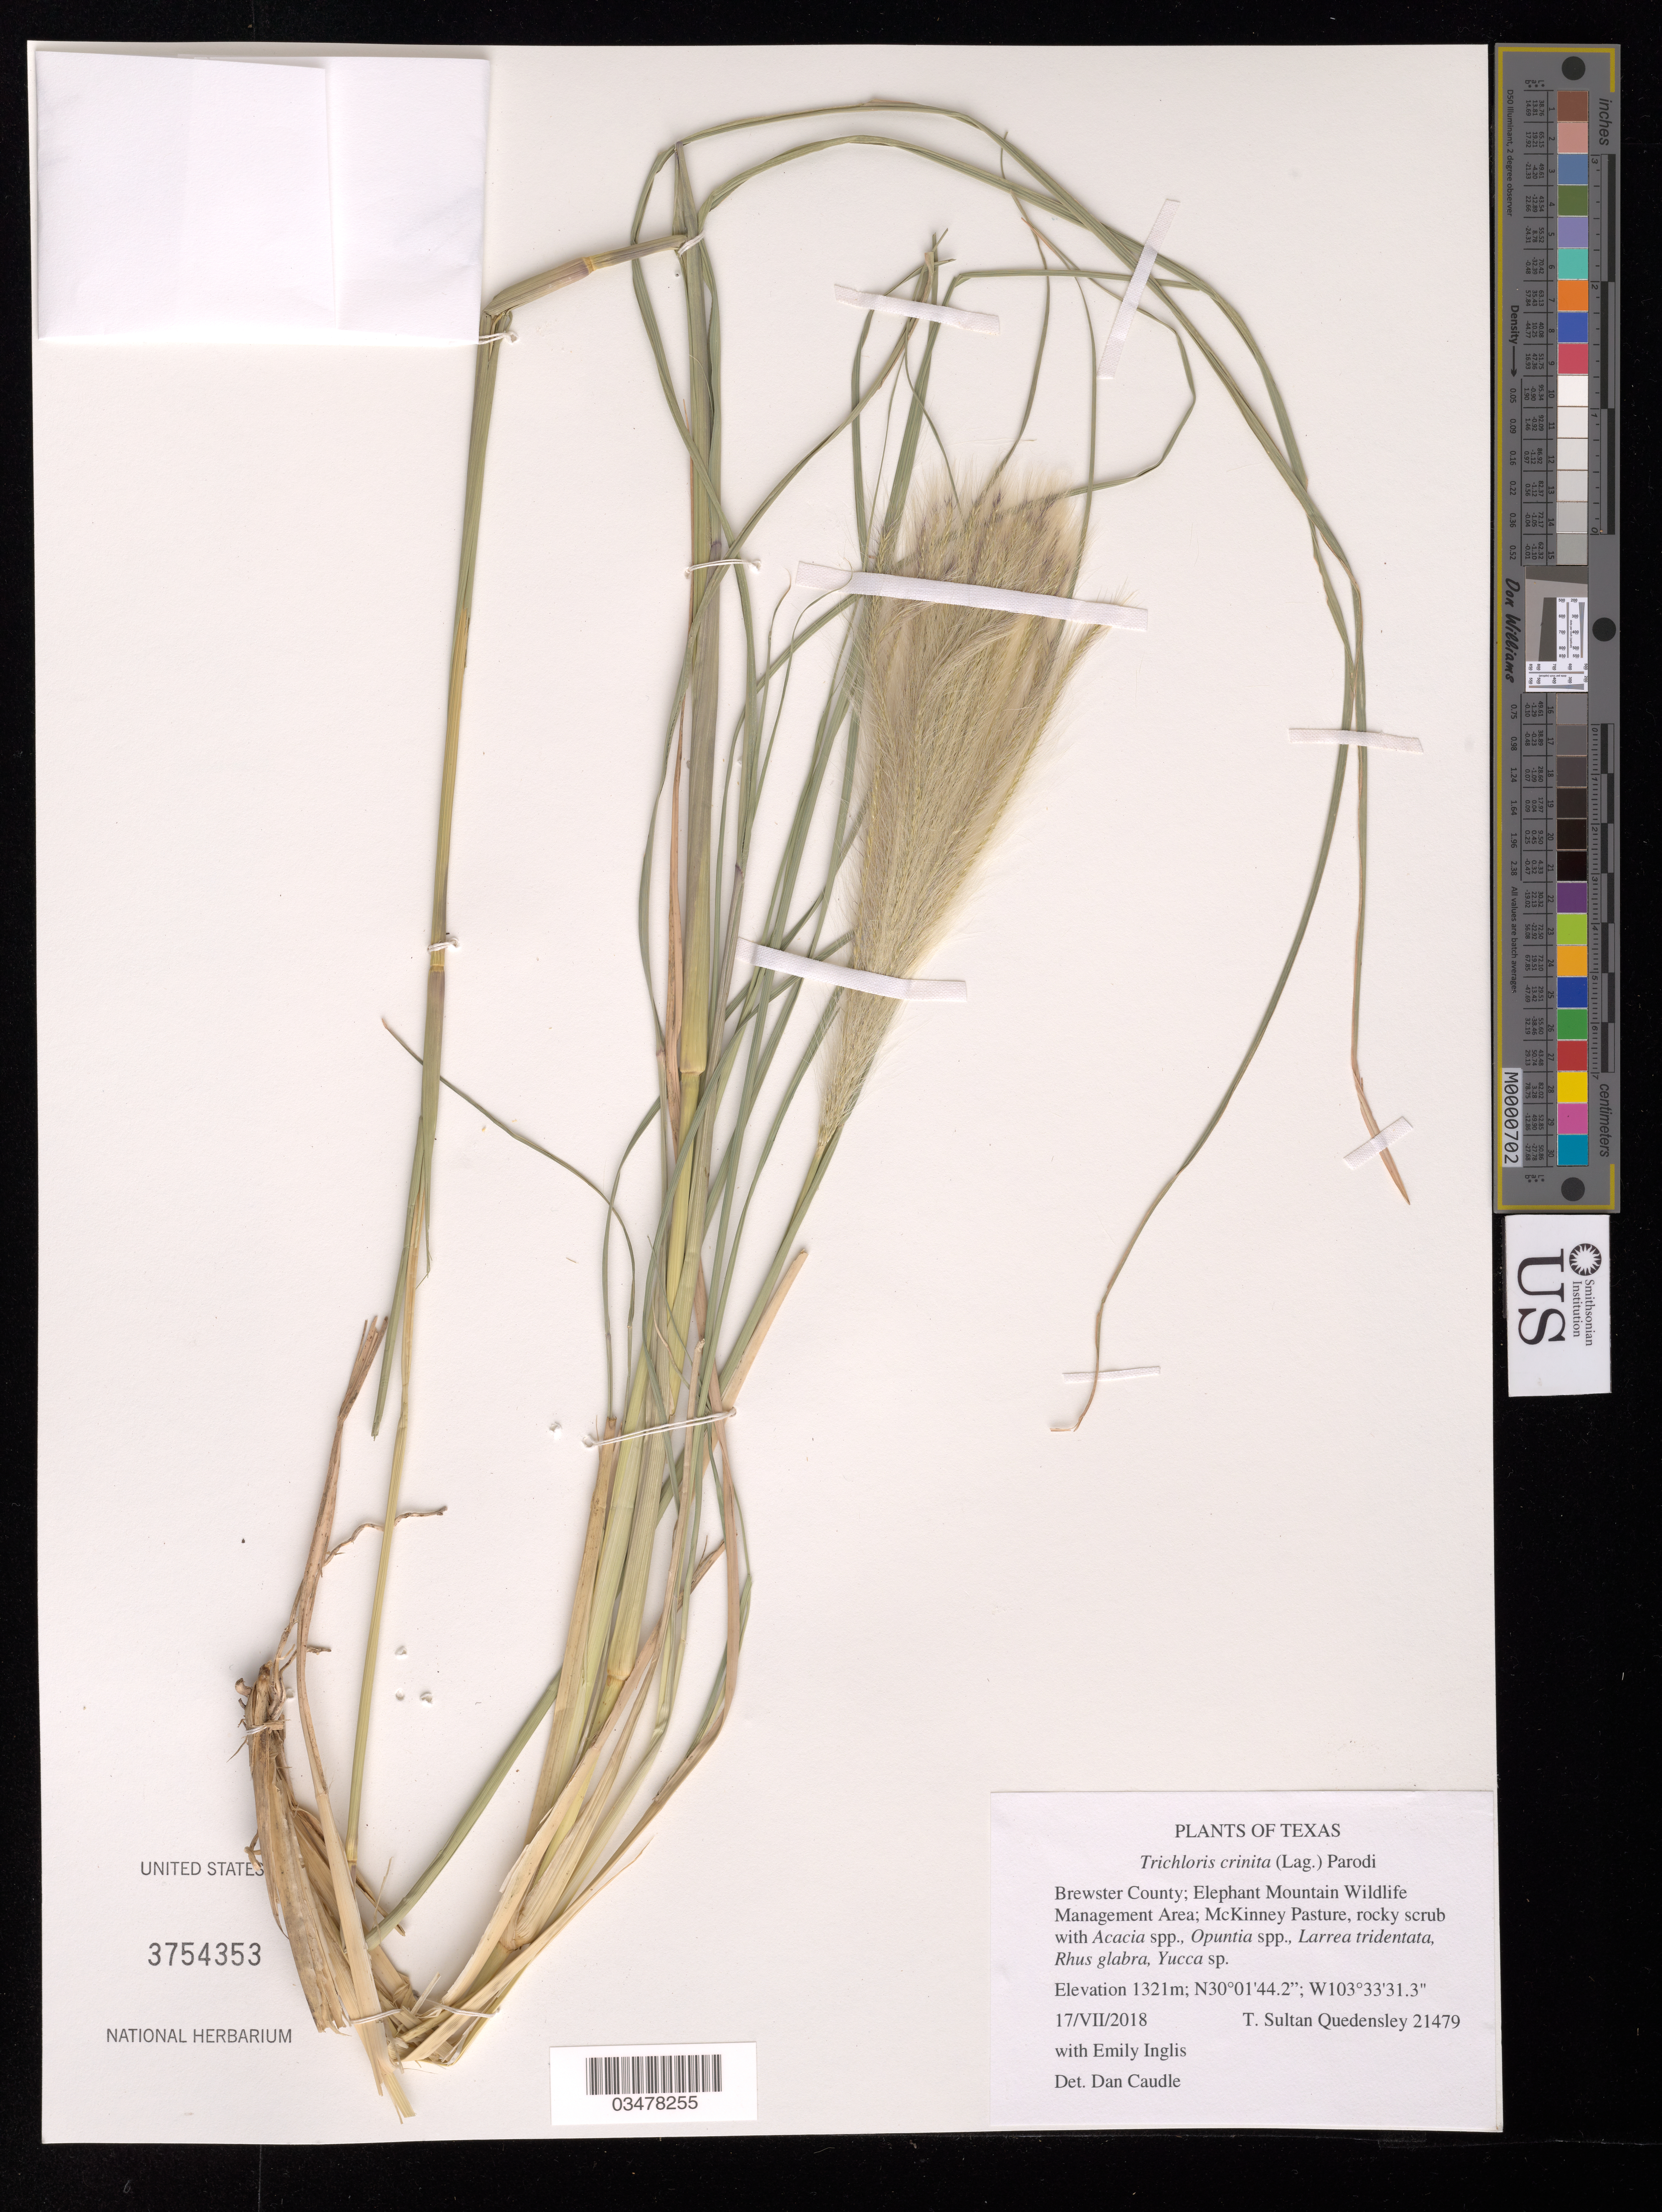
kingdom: Plantae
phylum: Tracheophyta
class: Liliopsida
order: Poales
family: Poaceae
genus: Trichloris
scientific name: Trichloris crinita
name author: (Lag.) Parodi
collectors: T. S. Quedensley & E. Inglis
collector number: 21479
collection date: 2018-07-17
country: United States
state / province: Texas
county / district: Brewster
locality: Elephant Mountain Wildlife Management Area. McKinney Pasture.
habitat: Rocky shrub. With Acacia sp., Opuntia sp., Larrea tridentata, Rhus glabra, Yucca sp.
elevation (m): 1321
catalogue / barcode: US 3754353